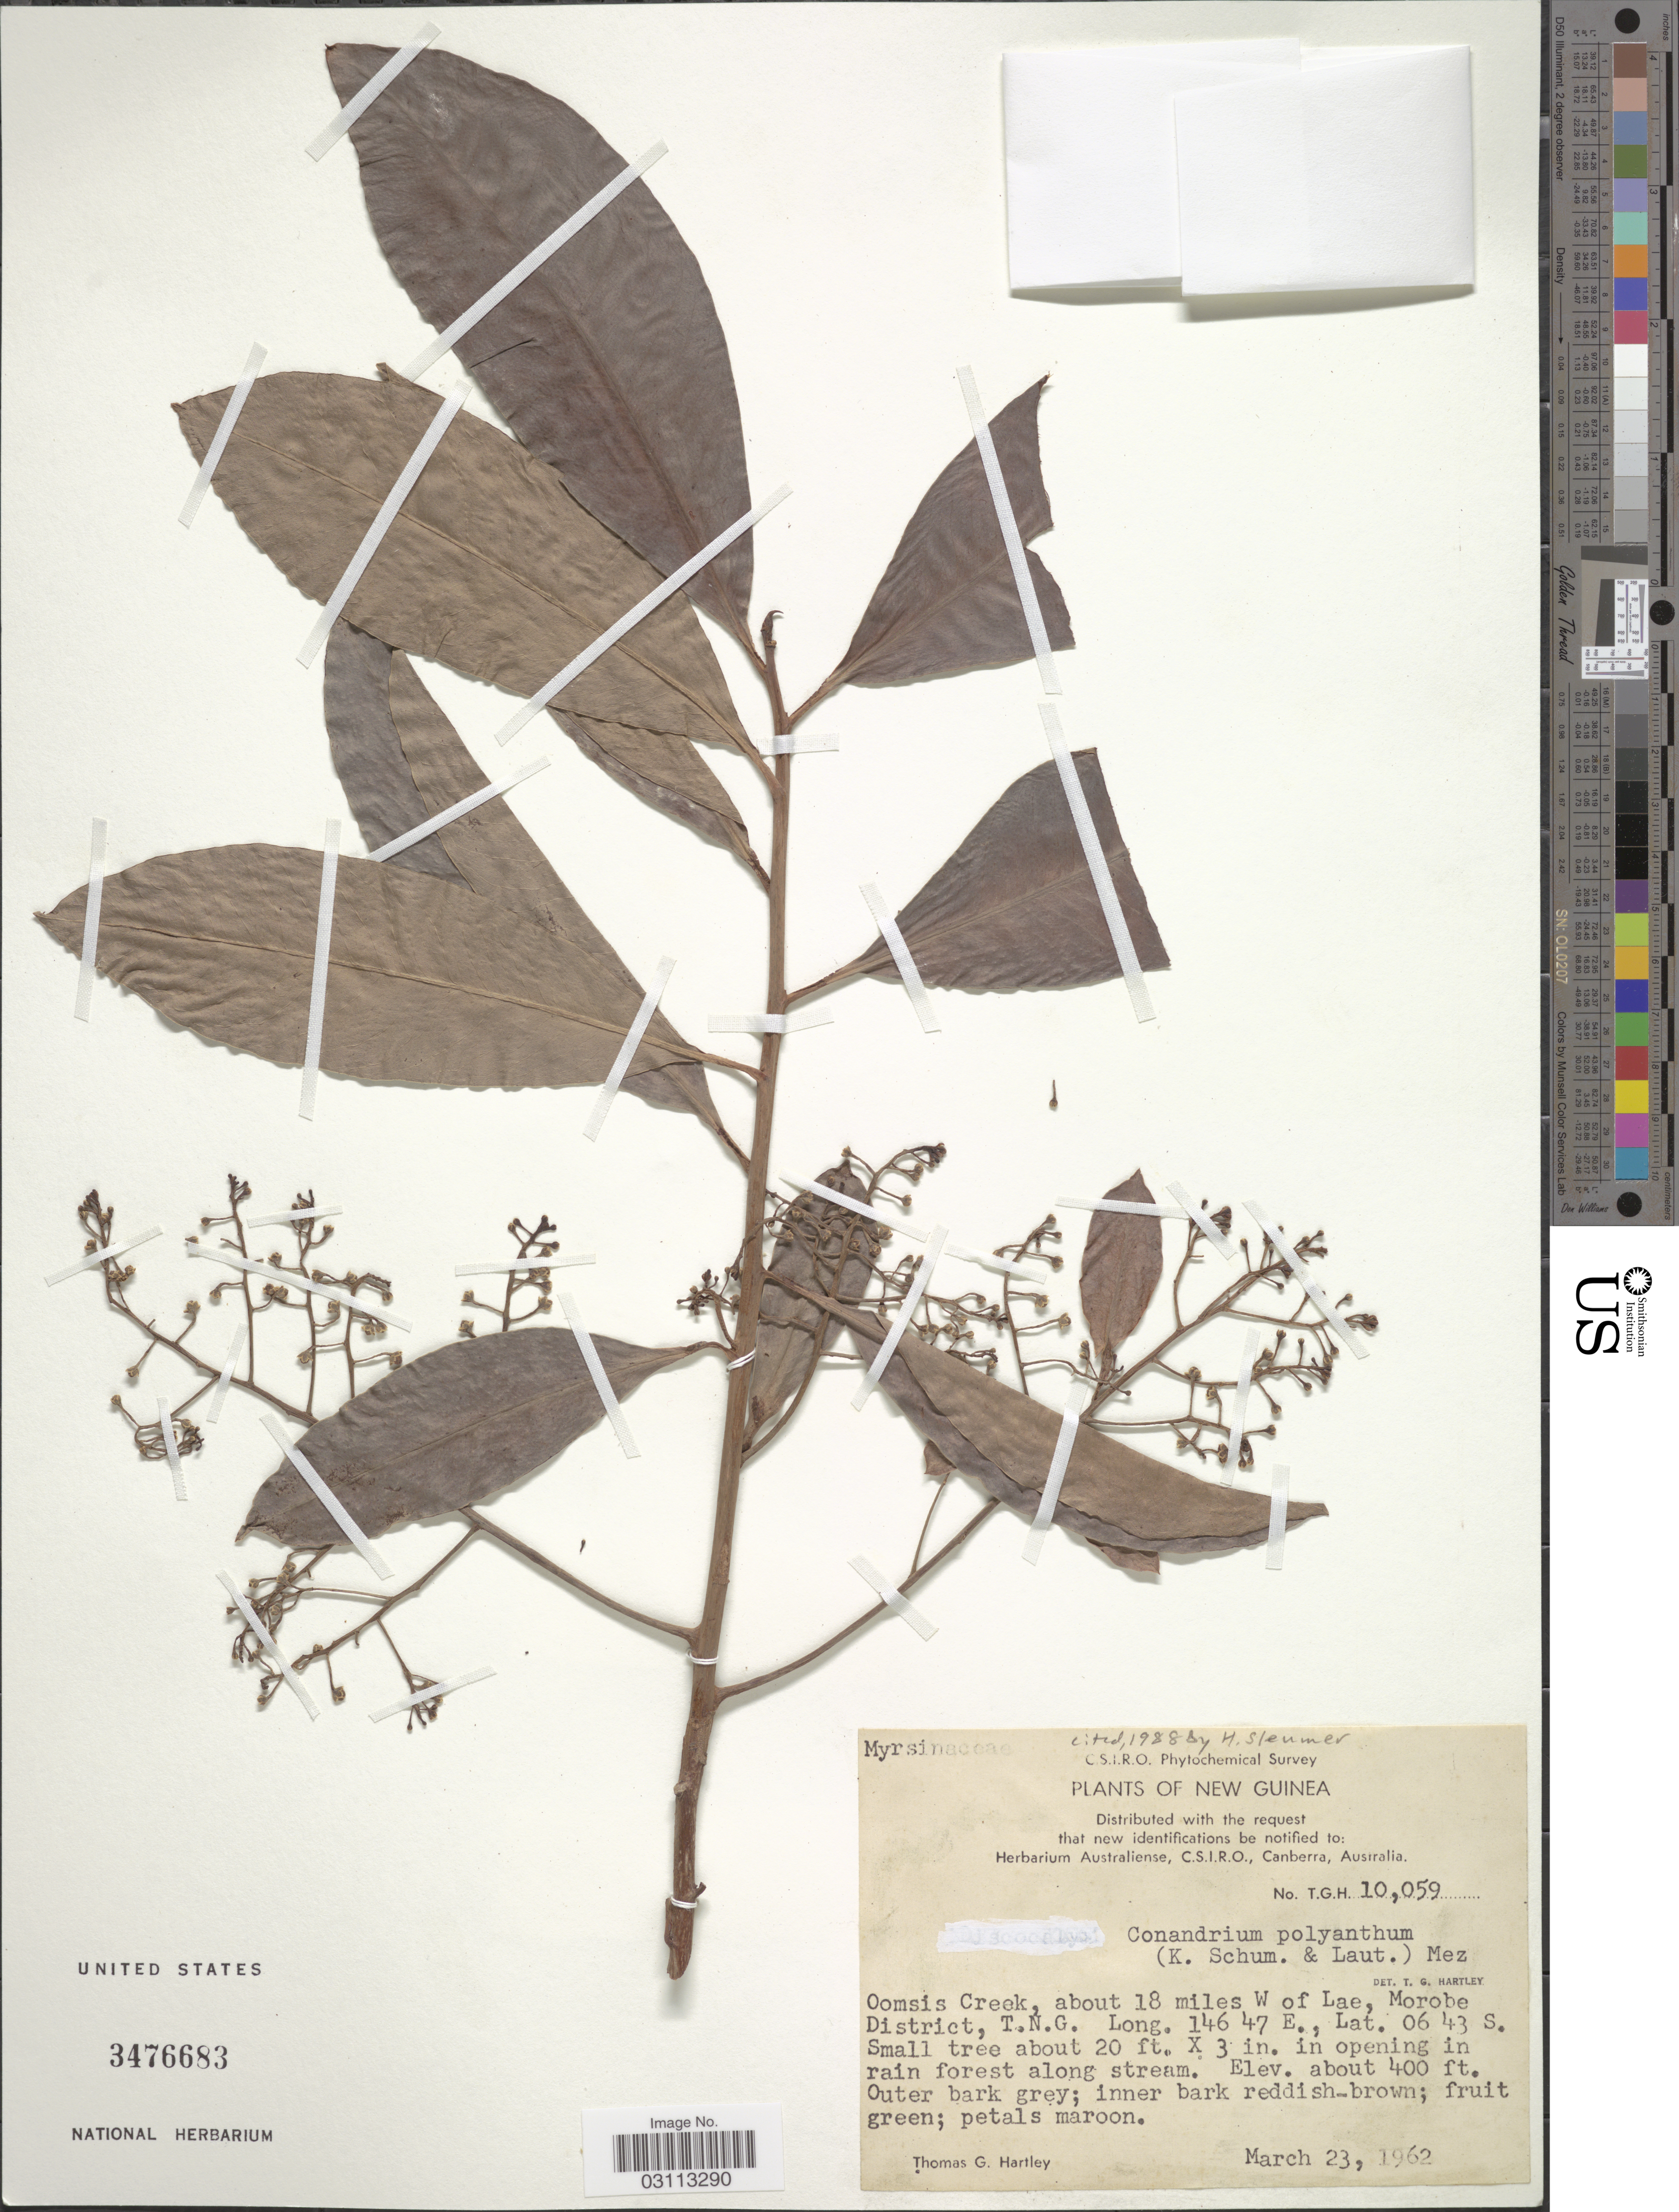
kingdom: Plantae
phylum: Tracheophyta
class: Magnoliopsida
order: Ericales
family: Primulaceae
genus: Conandrium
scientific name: Conandrium polyanthum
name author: (Lauterb. & K. Schum.) Mez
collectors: T. G. Hartley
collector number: TGH10059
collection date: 1962-03-23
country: Papua New Guinea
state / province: Morobe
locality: New Guinea. Oomsis Creek, about 18 miles W of Lae, Morobe District, T.N.G.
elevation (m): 122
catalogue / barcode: US 3476683